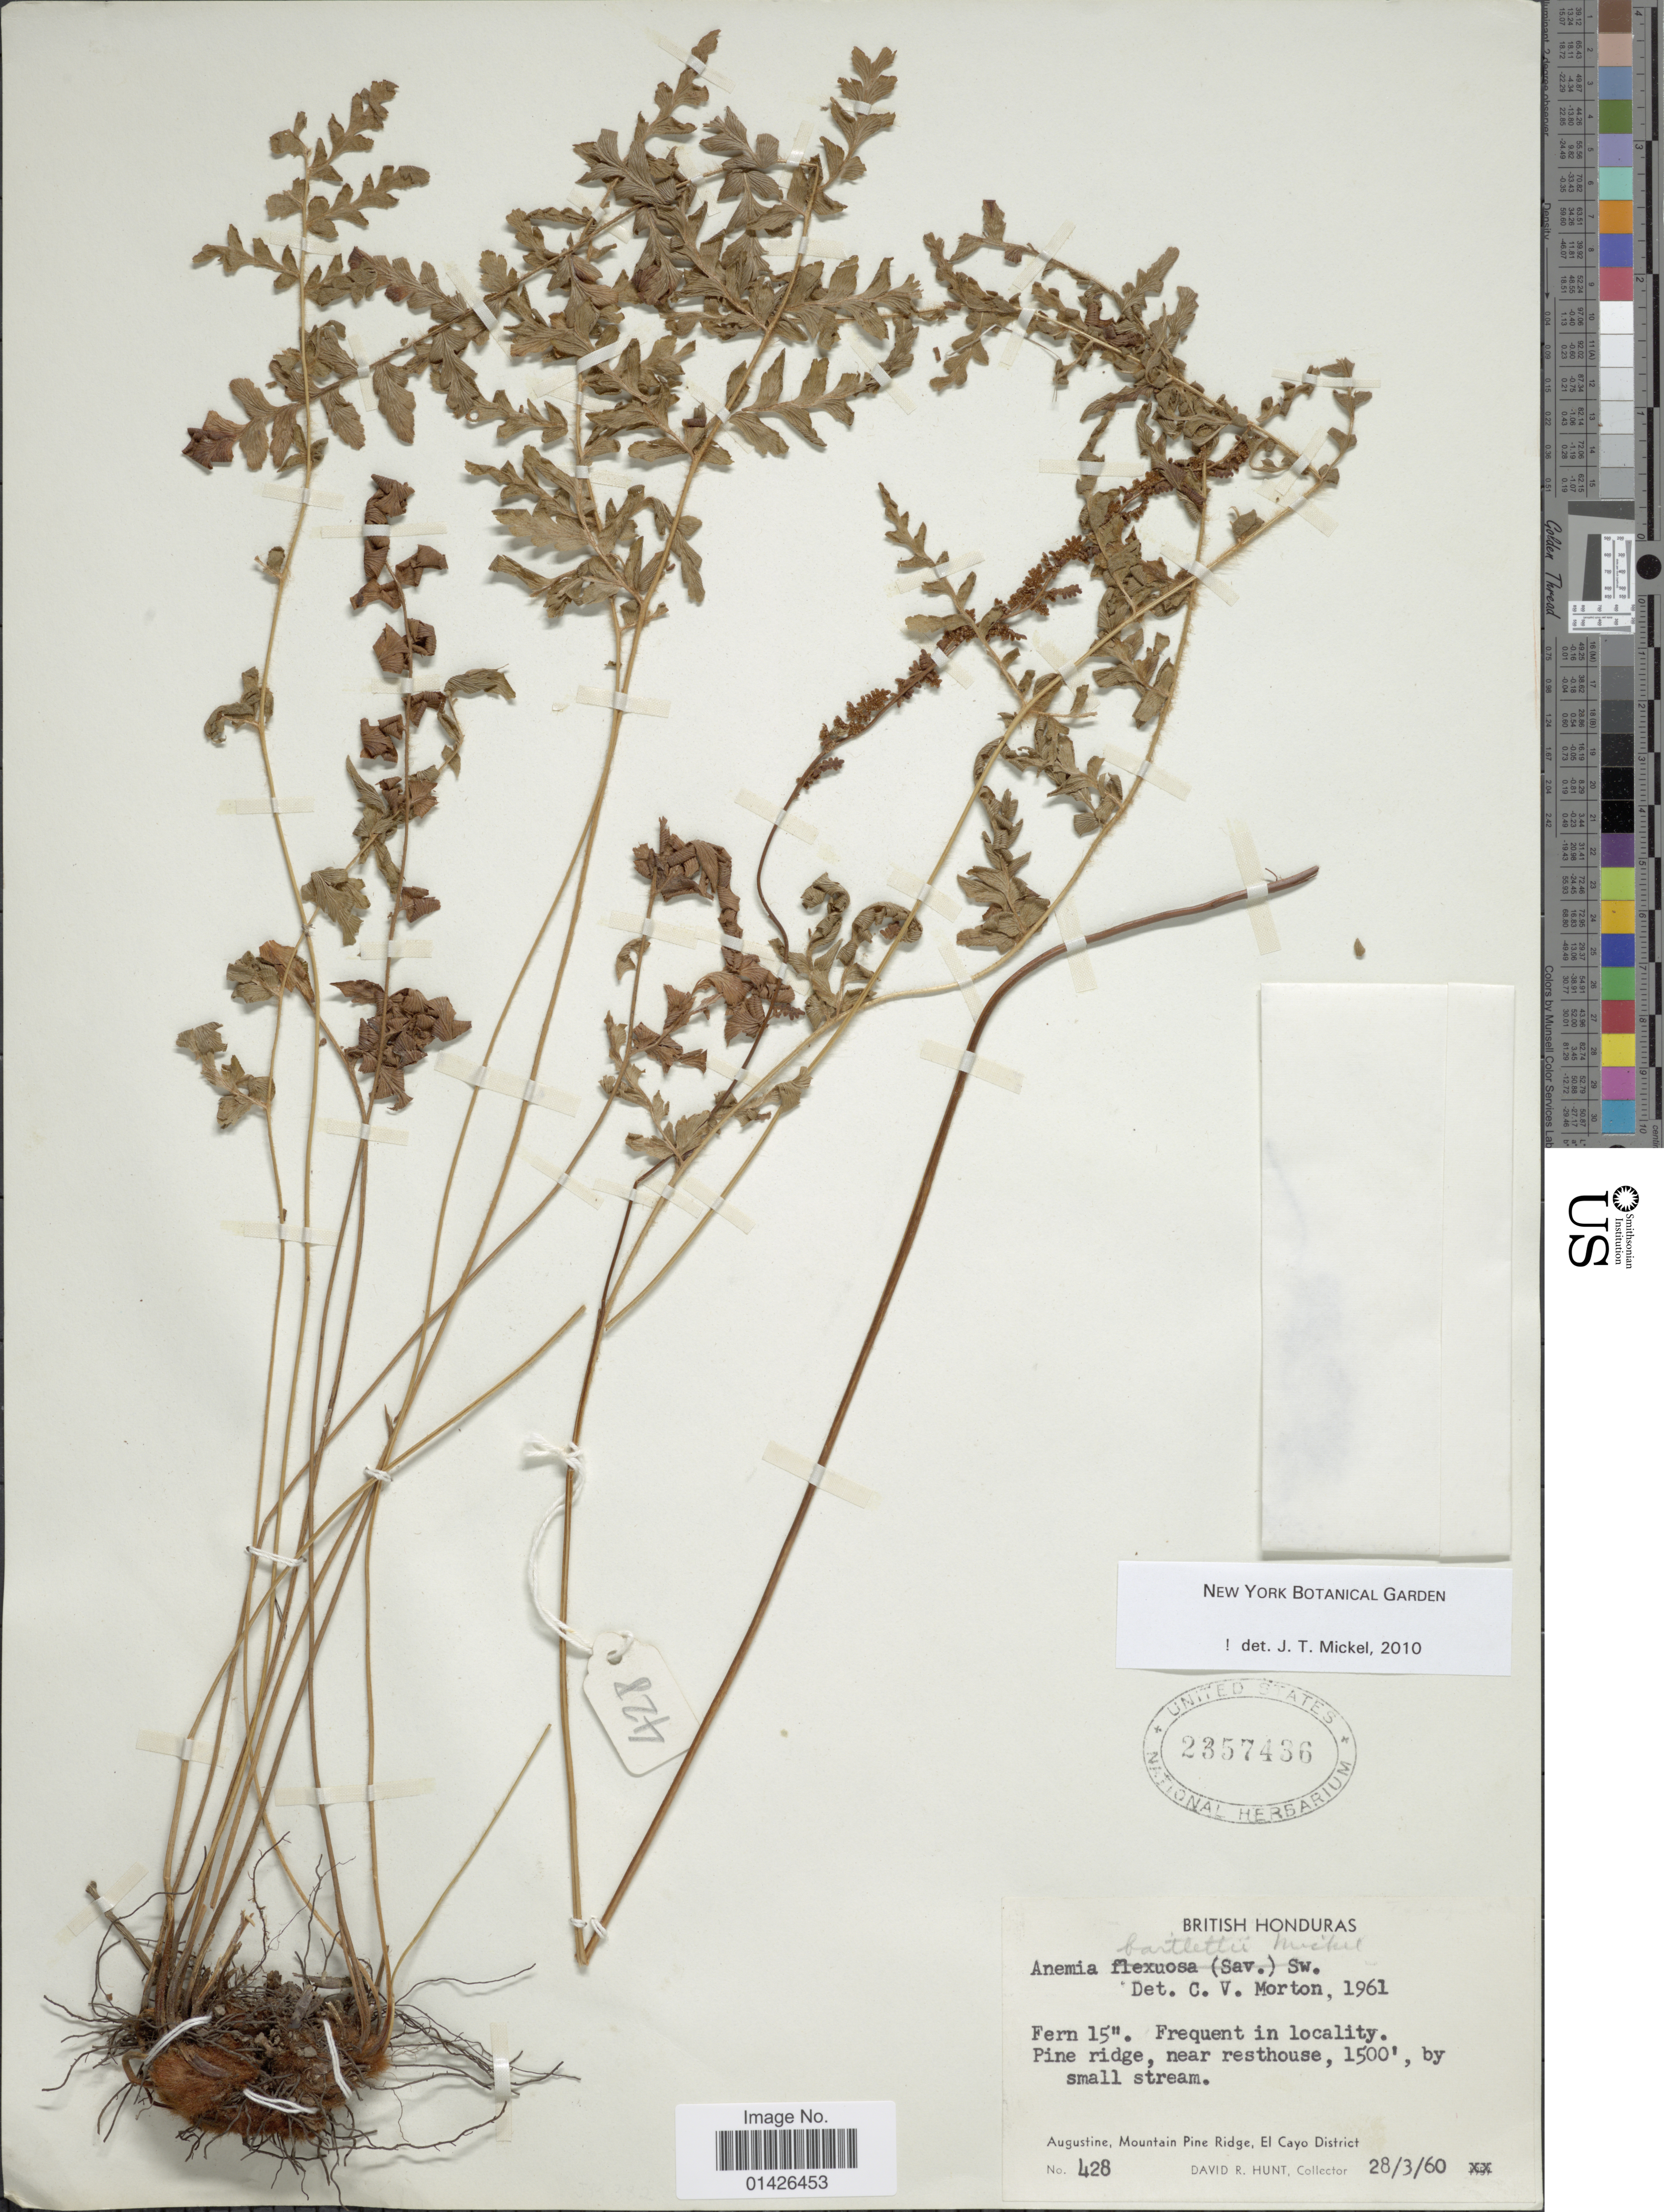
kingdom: Plantae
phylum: Tracheophyta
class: Polypodiopsida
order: Schizaeales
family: Anemiaceae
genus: Anemia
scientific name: Anemia bartlettii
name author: Mickel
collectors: D. R. Hunt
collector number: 428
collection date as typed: Transcribed d/m/y: 28/3/60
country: Belize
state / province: Cayo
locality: British Honduras, Augustine, Mountain Pine Ridge, El Cayo District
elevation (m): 457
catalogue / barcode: US 2357436